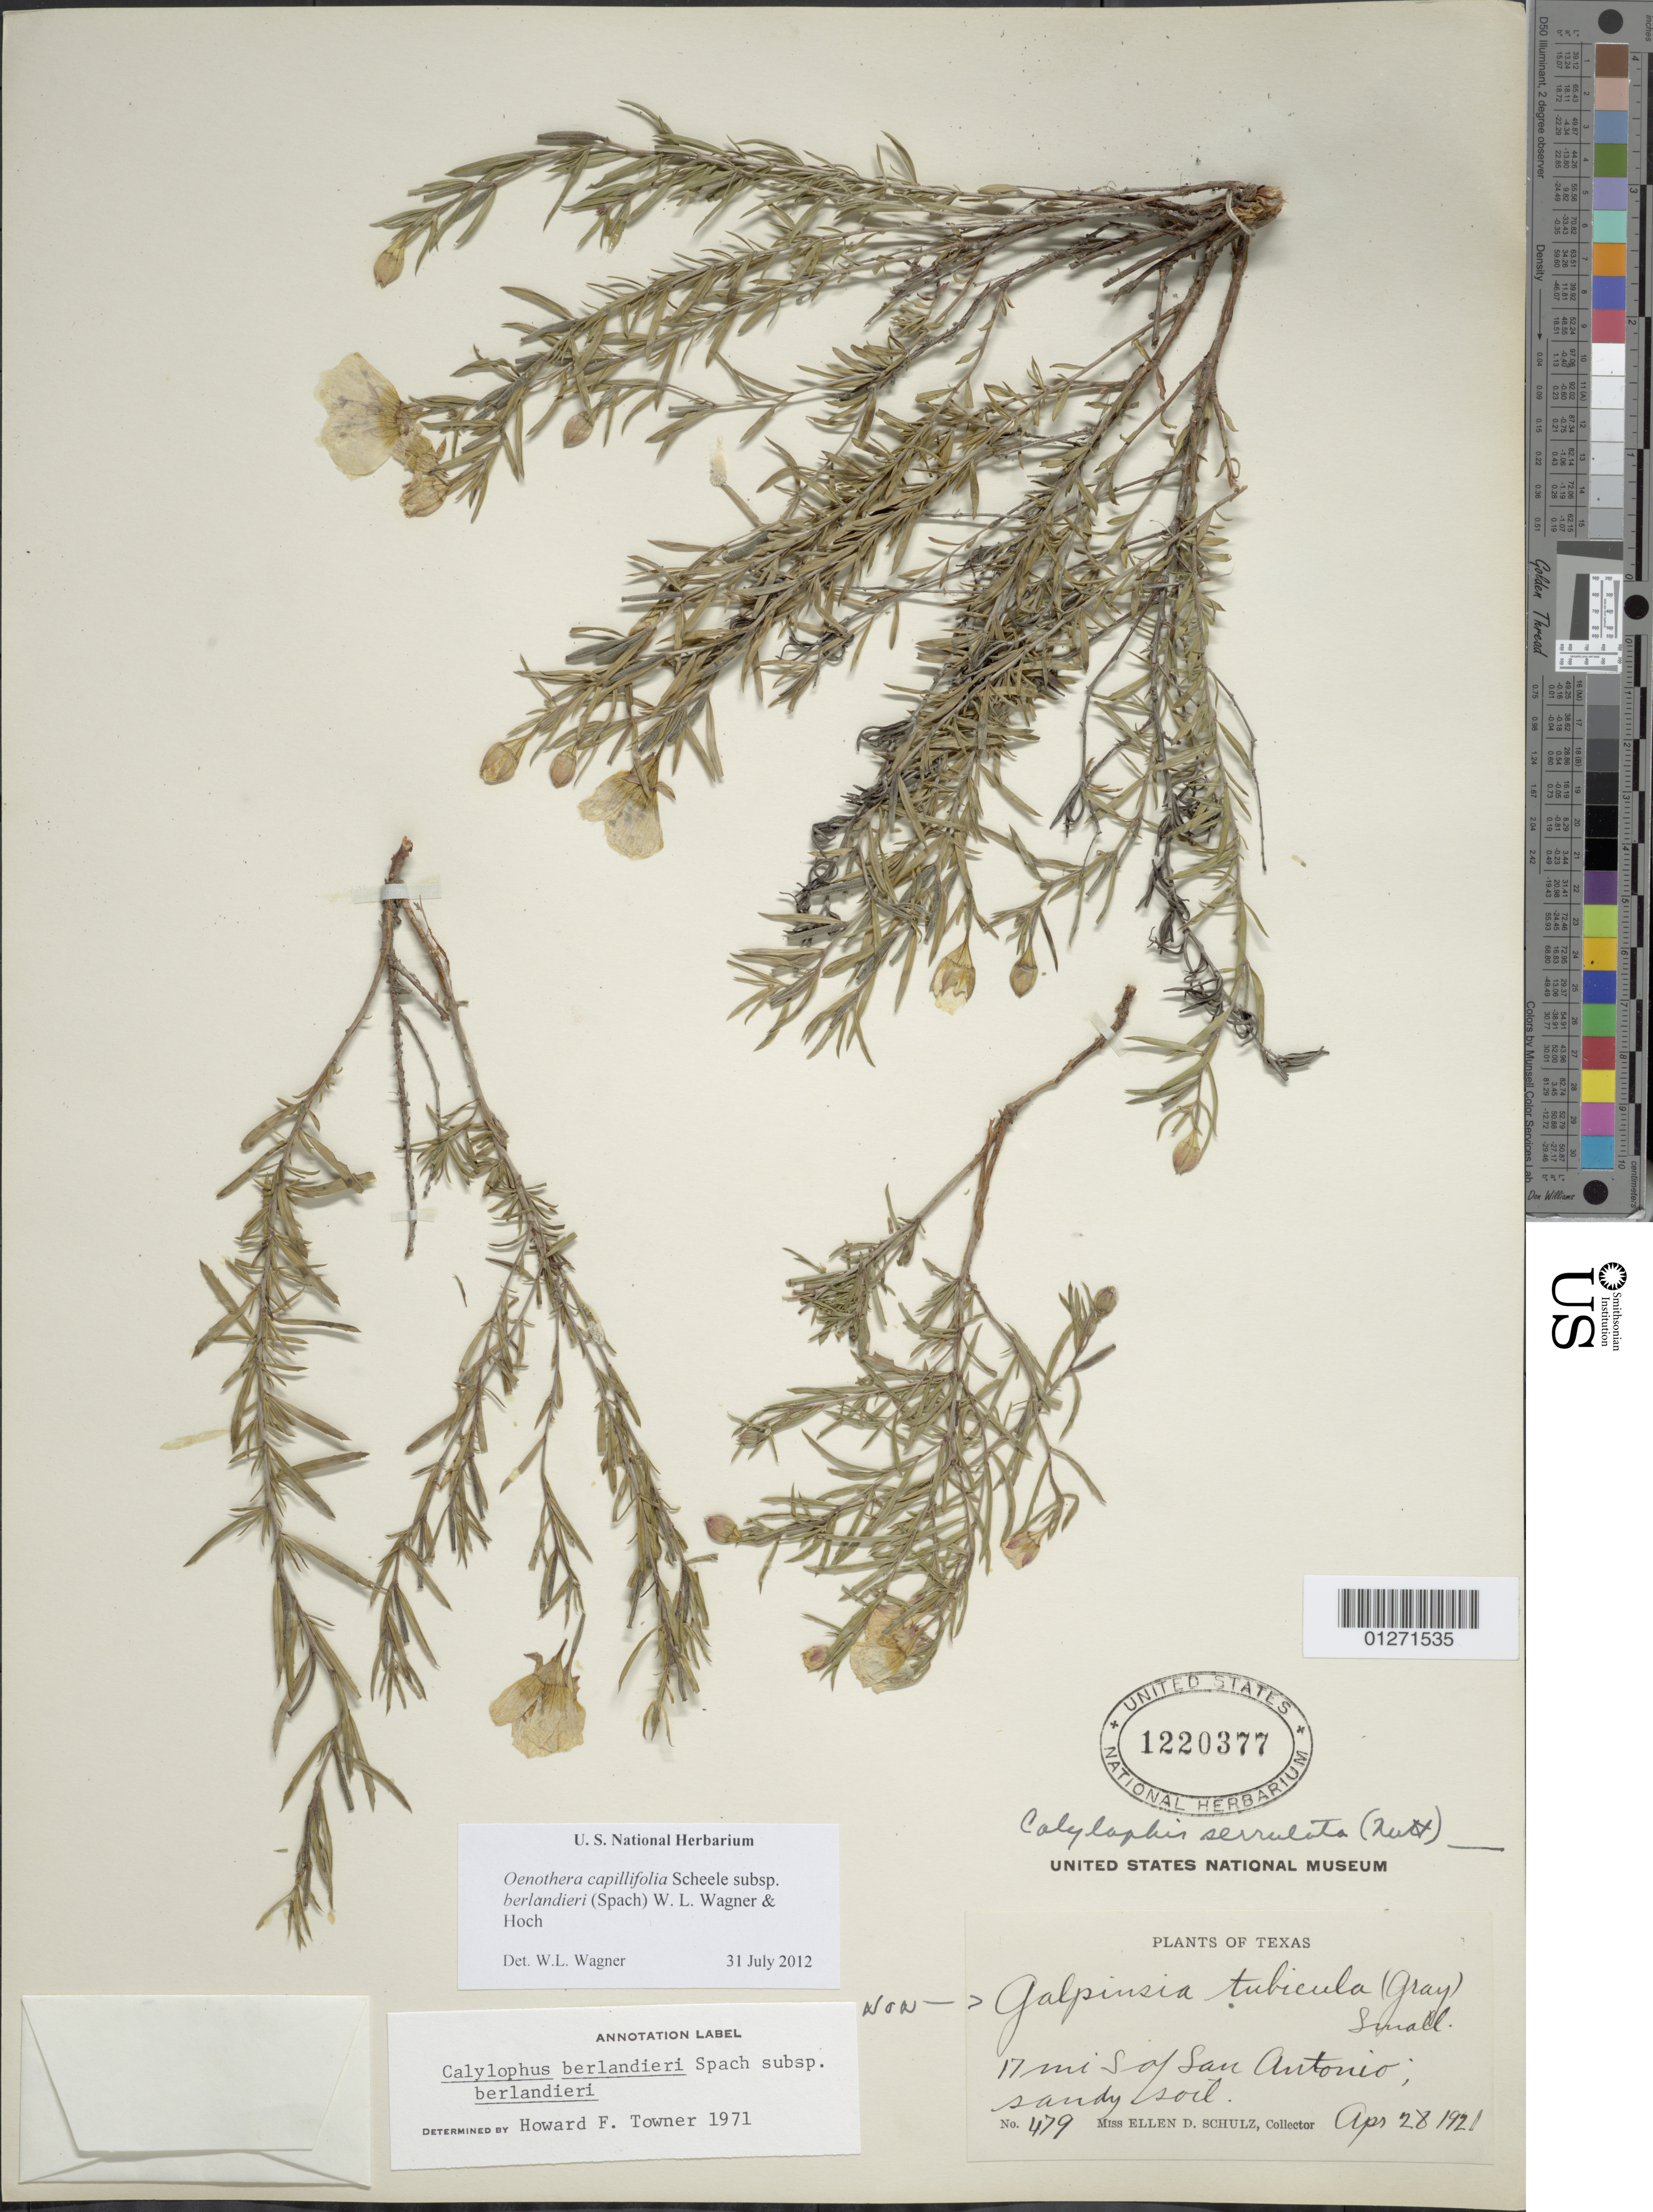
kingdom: Plantae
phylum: Tracheophyta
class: Magnoliopsida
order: Myrtales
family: Onagraceae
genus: Oenothera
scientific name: Oenothera capillifolia subsp. berlandieri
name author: (Spach) W.L. Wagner & Hoch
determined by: Wagner, W. L., (BOT), Smithsonian Institution - National Museum of Natural History (UNITED STATES)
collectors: E. D. Schulz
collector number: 479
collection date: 1921-04-28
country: United States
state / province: Texas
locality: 17 mi nw of San Antonio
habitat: Sandy soil.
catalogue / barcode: US 1220377